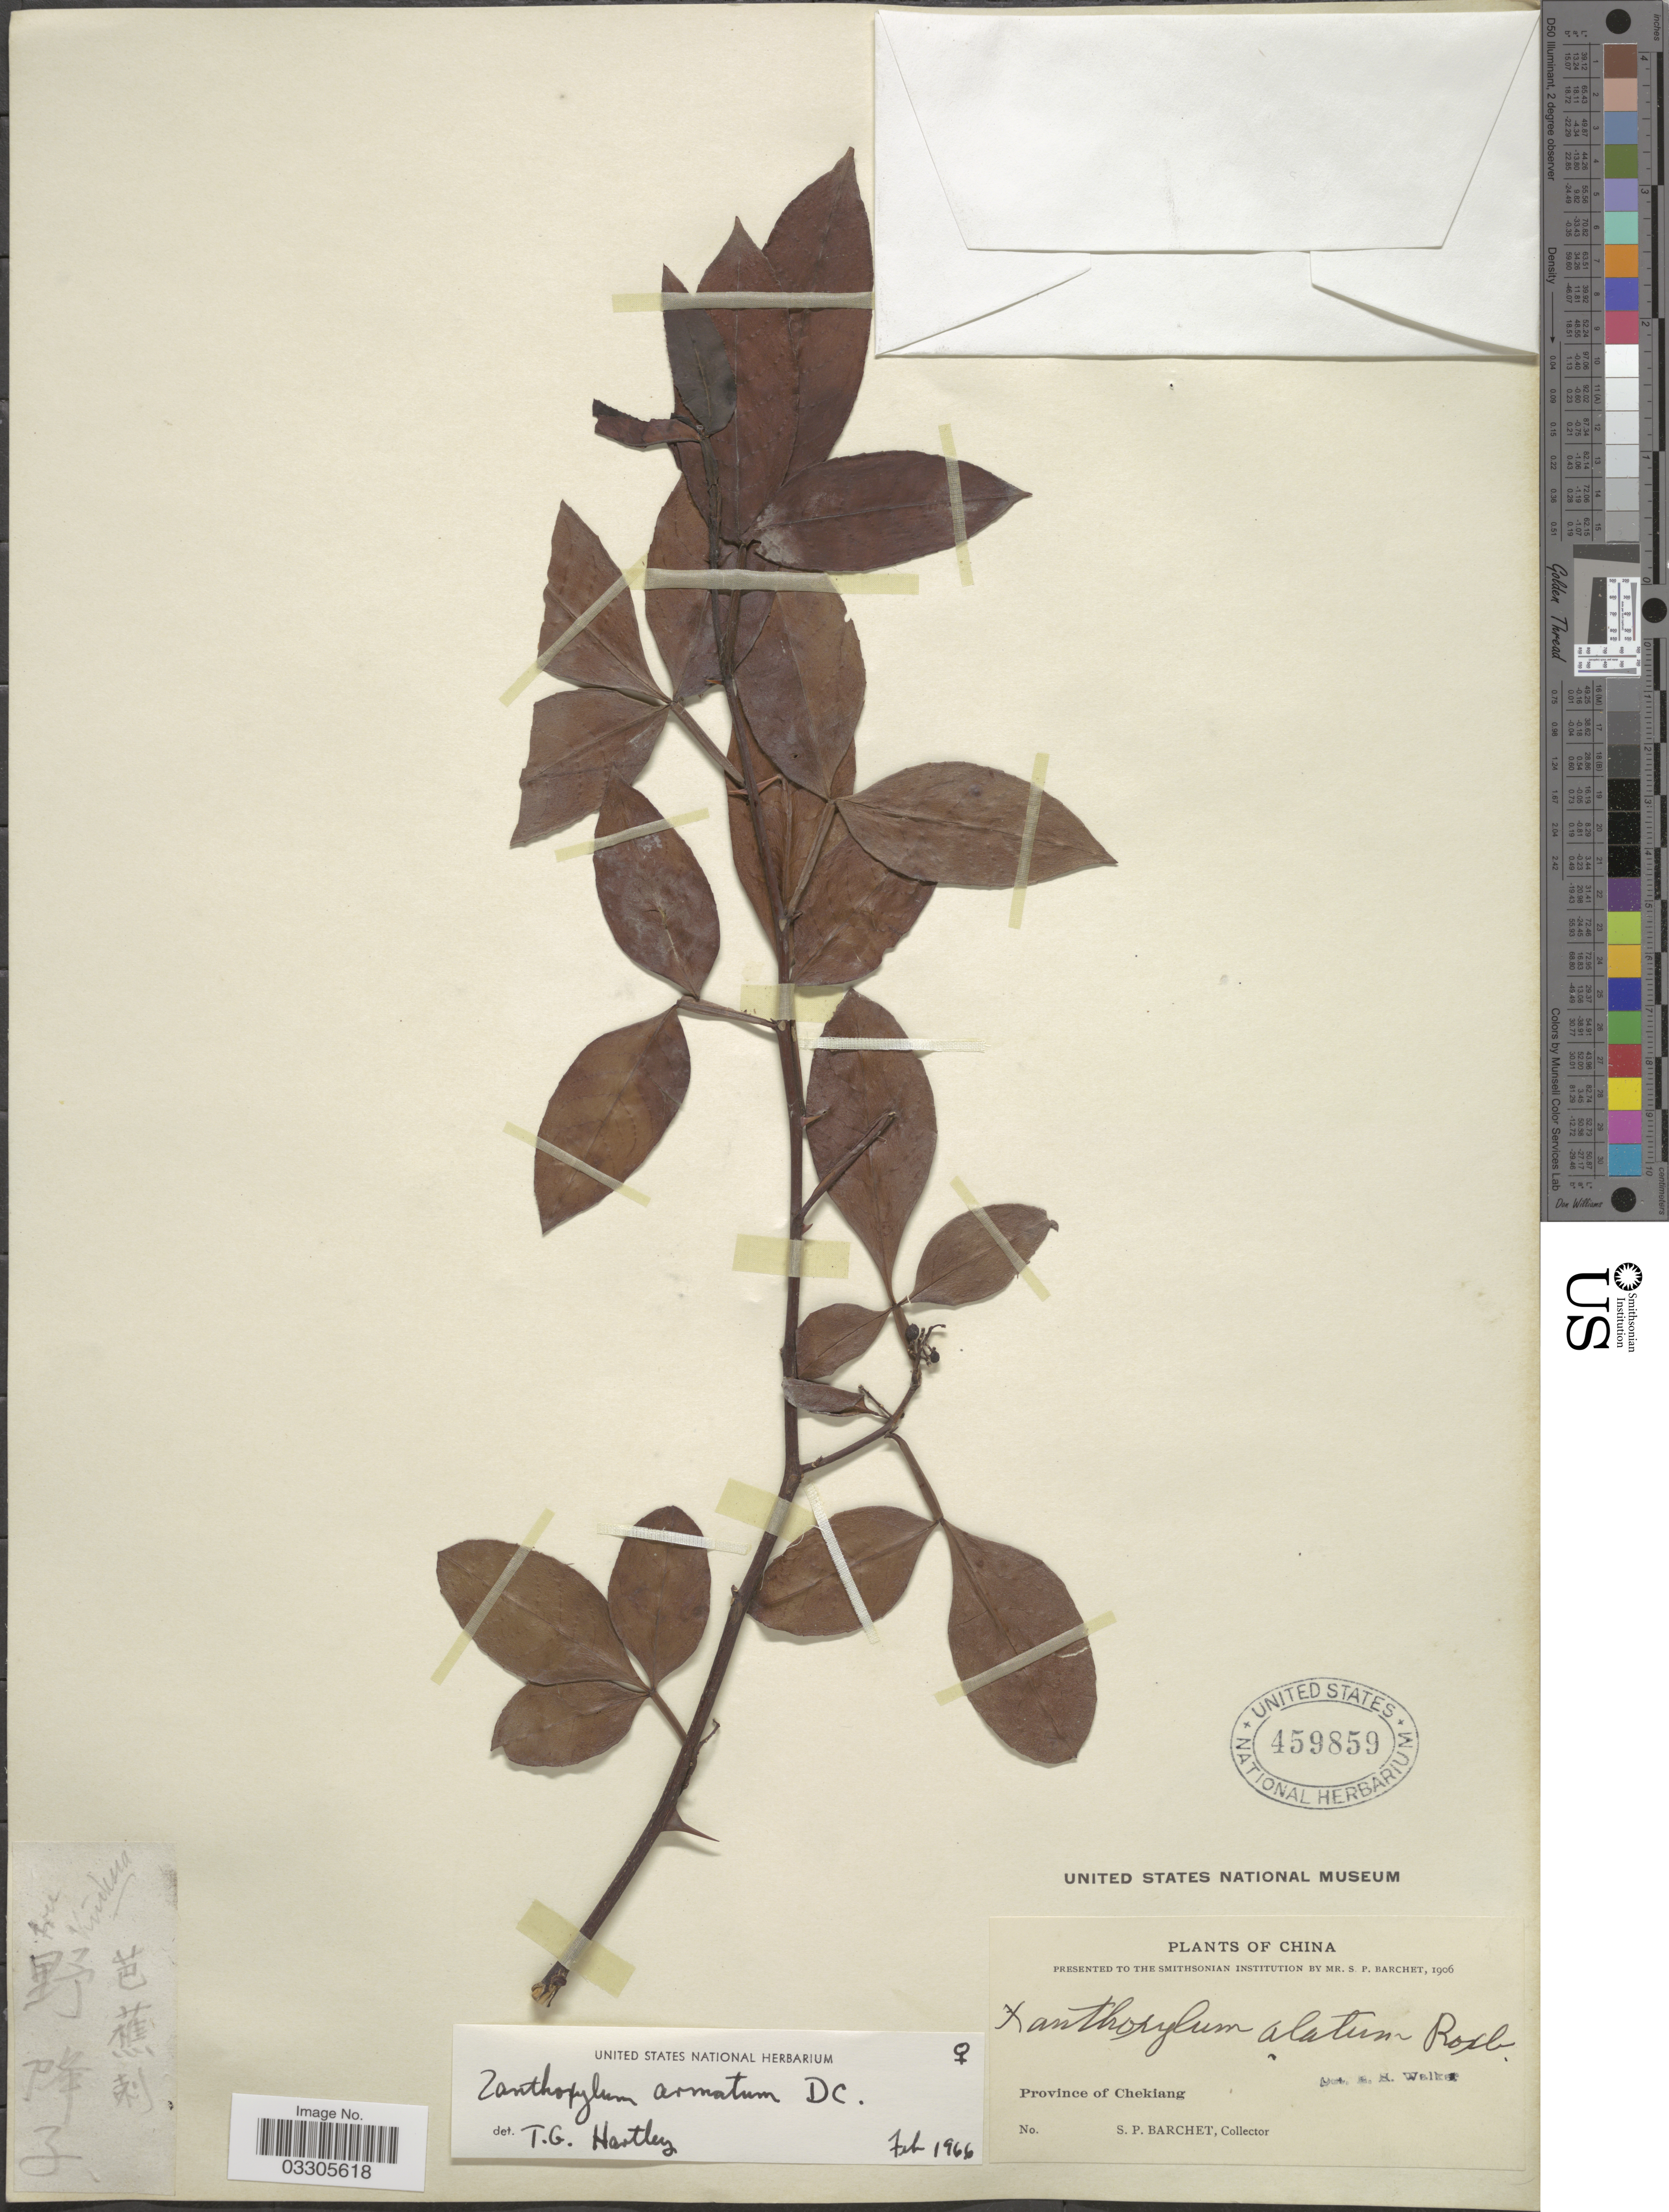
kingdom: Plantae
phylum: Tracheophyta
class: Magnoliopsida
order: Sapindales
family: Rutaceae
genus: Zanthoxylum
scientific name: Zanthoxylum armatum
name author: DC.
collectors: S. P. Barchet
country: China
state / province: Zhejiang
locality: Province of Chekiang.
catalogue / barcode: US 459859